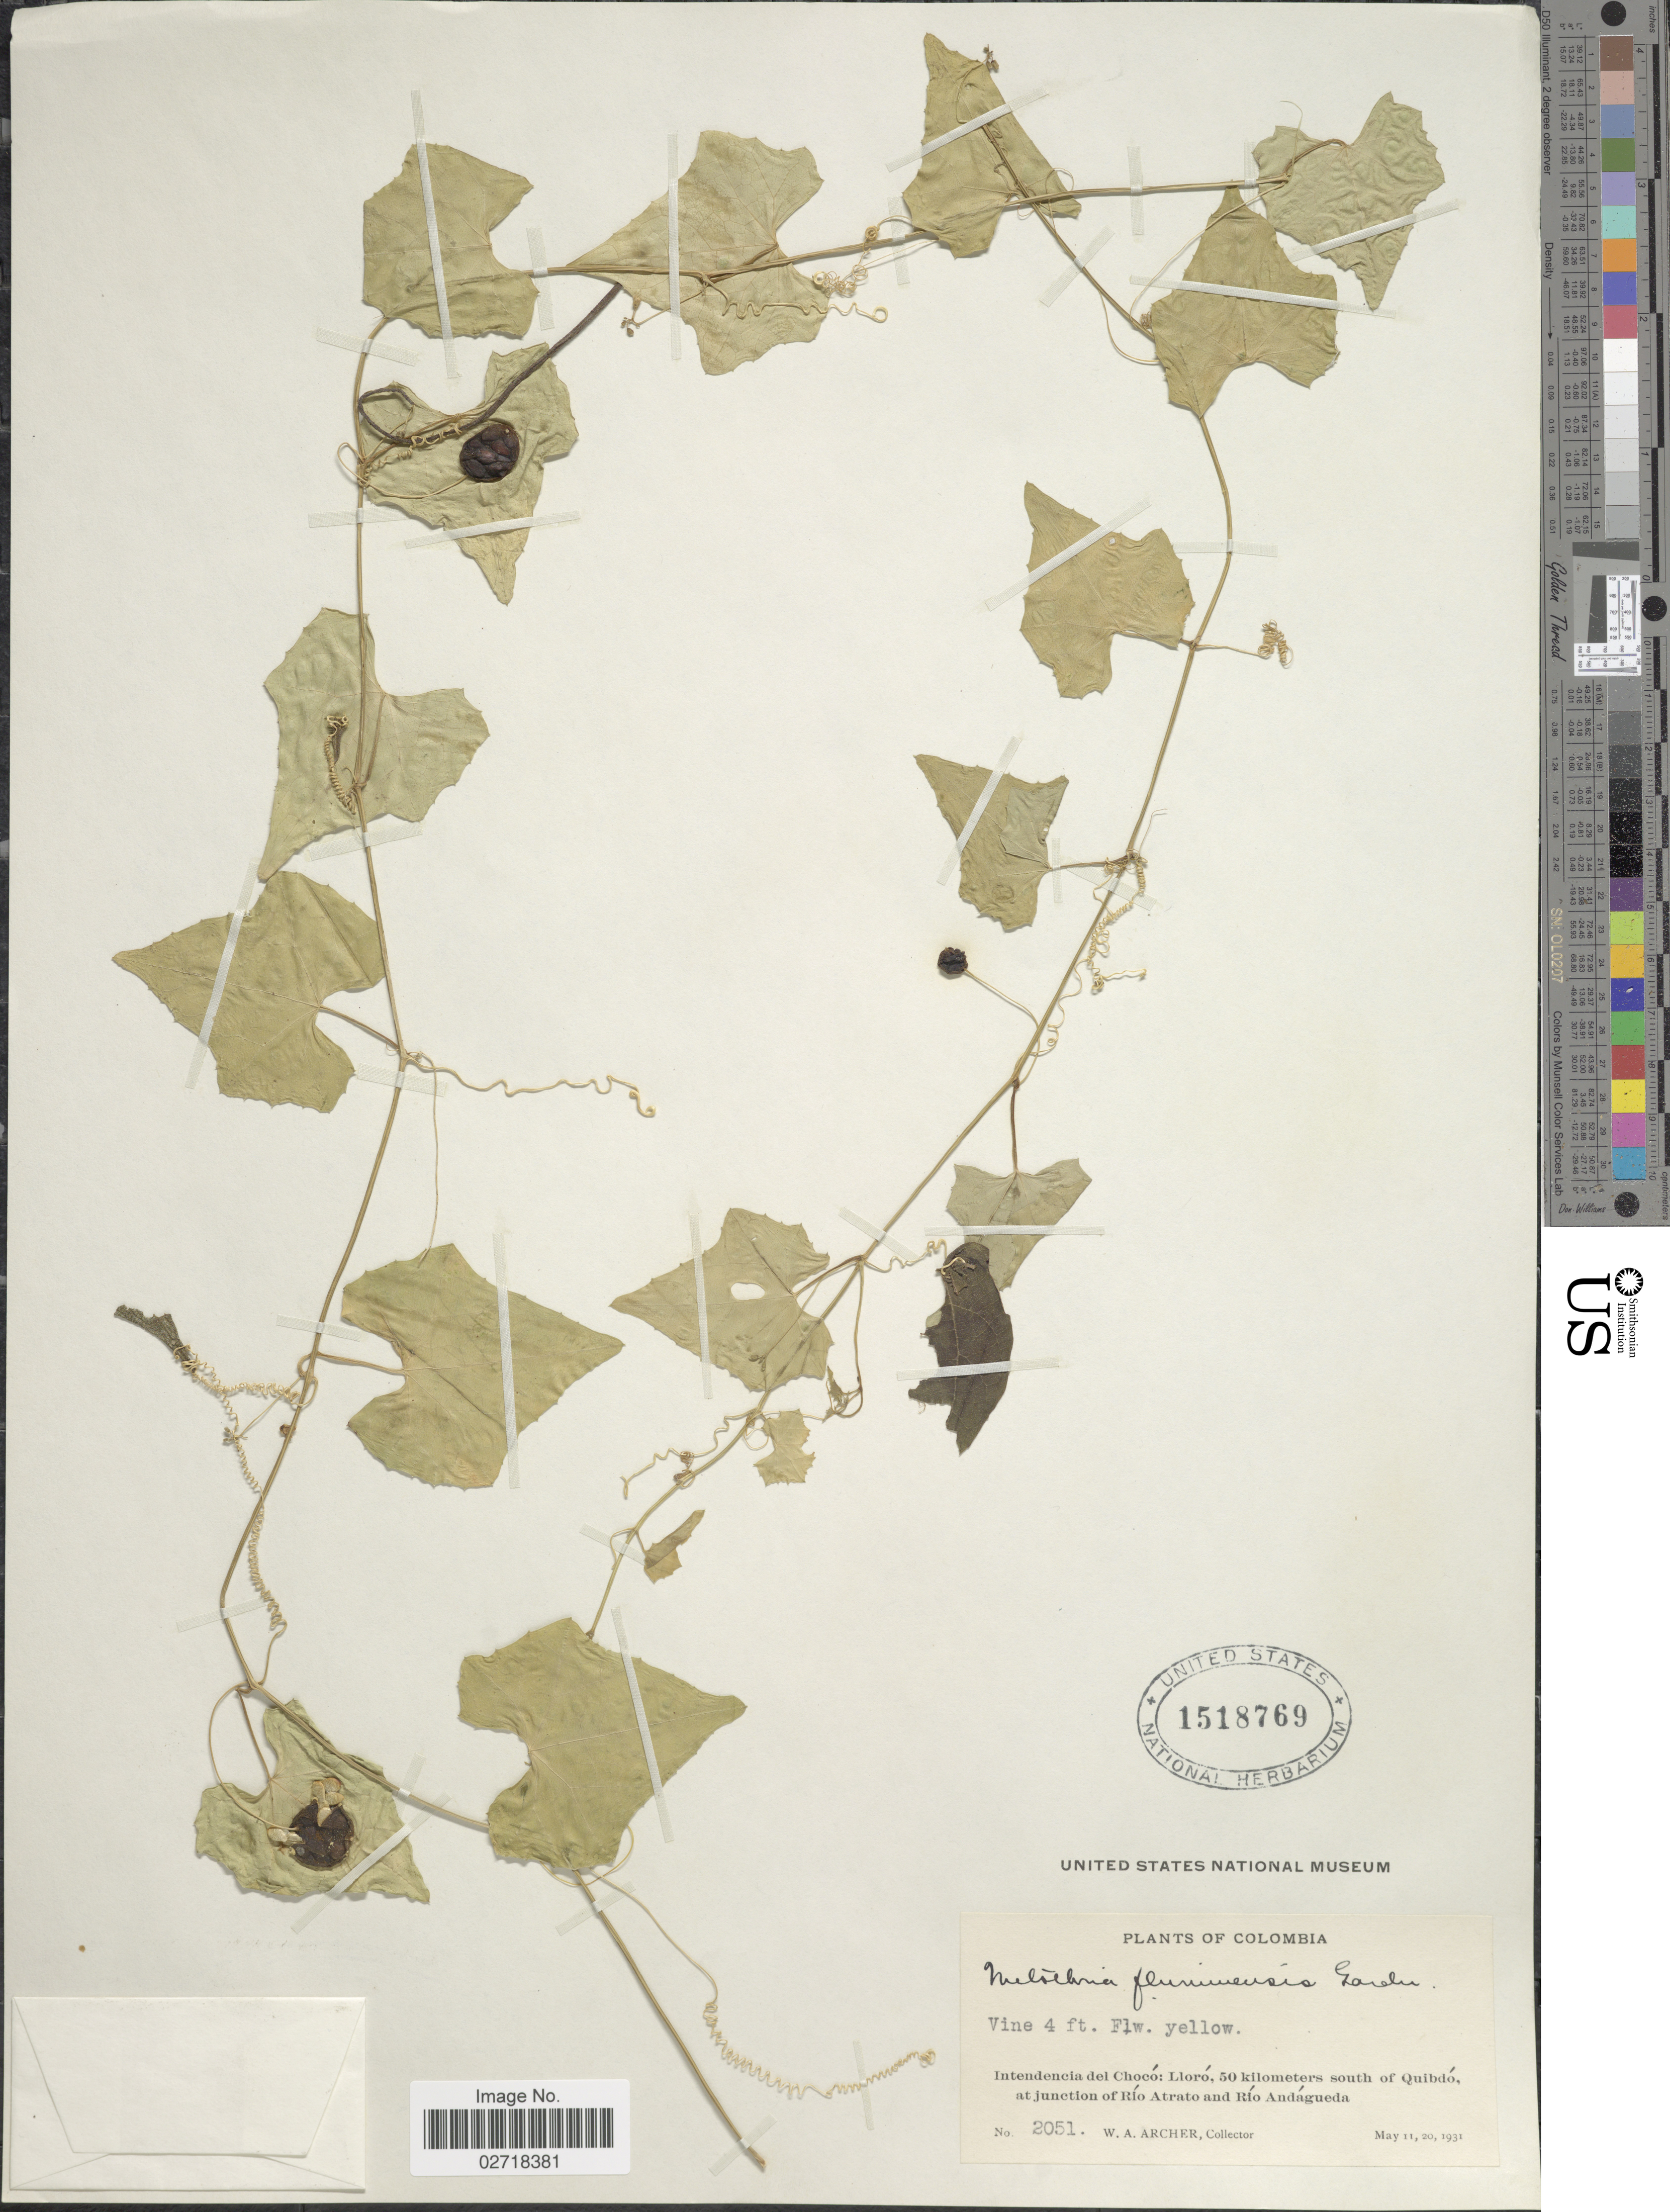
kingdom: Plantae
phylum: Tracheophyta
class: Magnoliopsida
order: Cucurbitales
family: Cucurbitaceae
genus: Melothria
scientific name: Melothria pendula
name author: L.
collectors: W. A. Archer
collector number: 2051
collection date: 1931-05-11/1931-05-20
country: Colombia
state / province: Chocó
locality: Intendencia del Choco: Lloro, 50 kilometers south of Quibdo, at junction of Rio Atrato and Rio Andagueda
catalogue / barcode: US 1518769